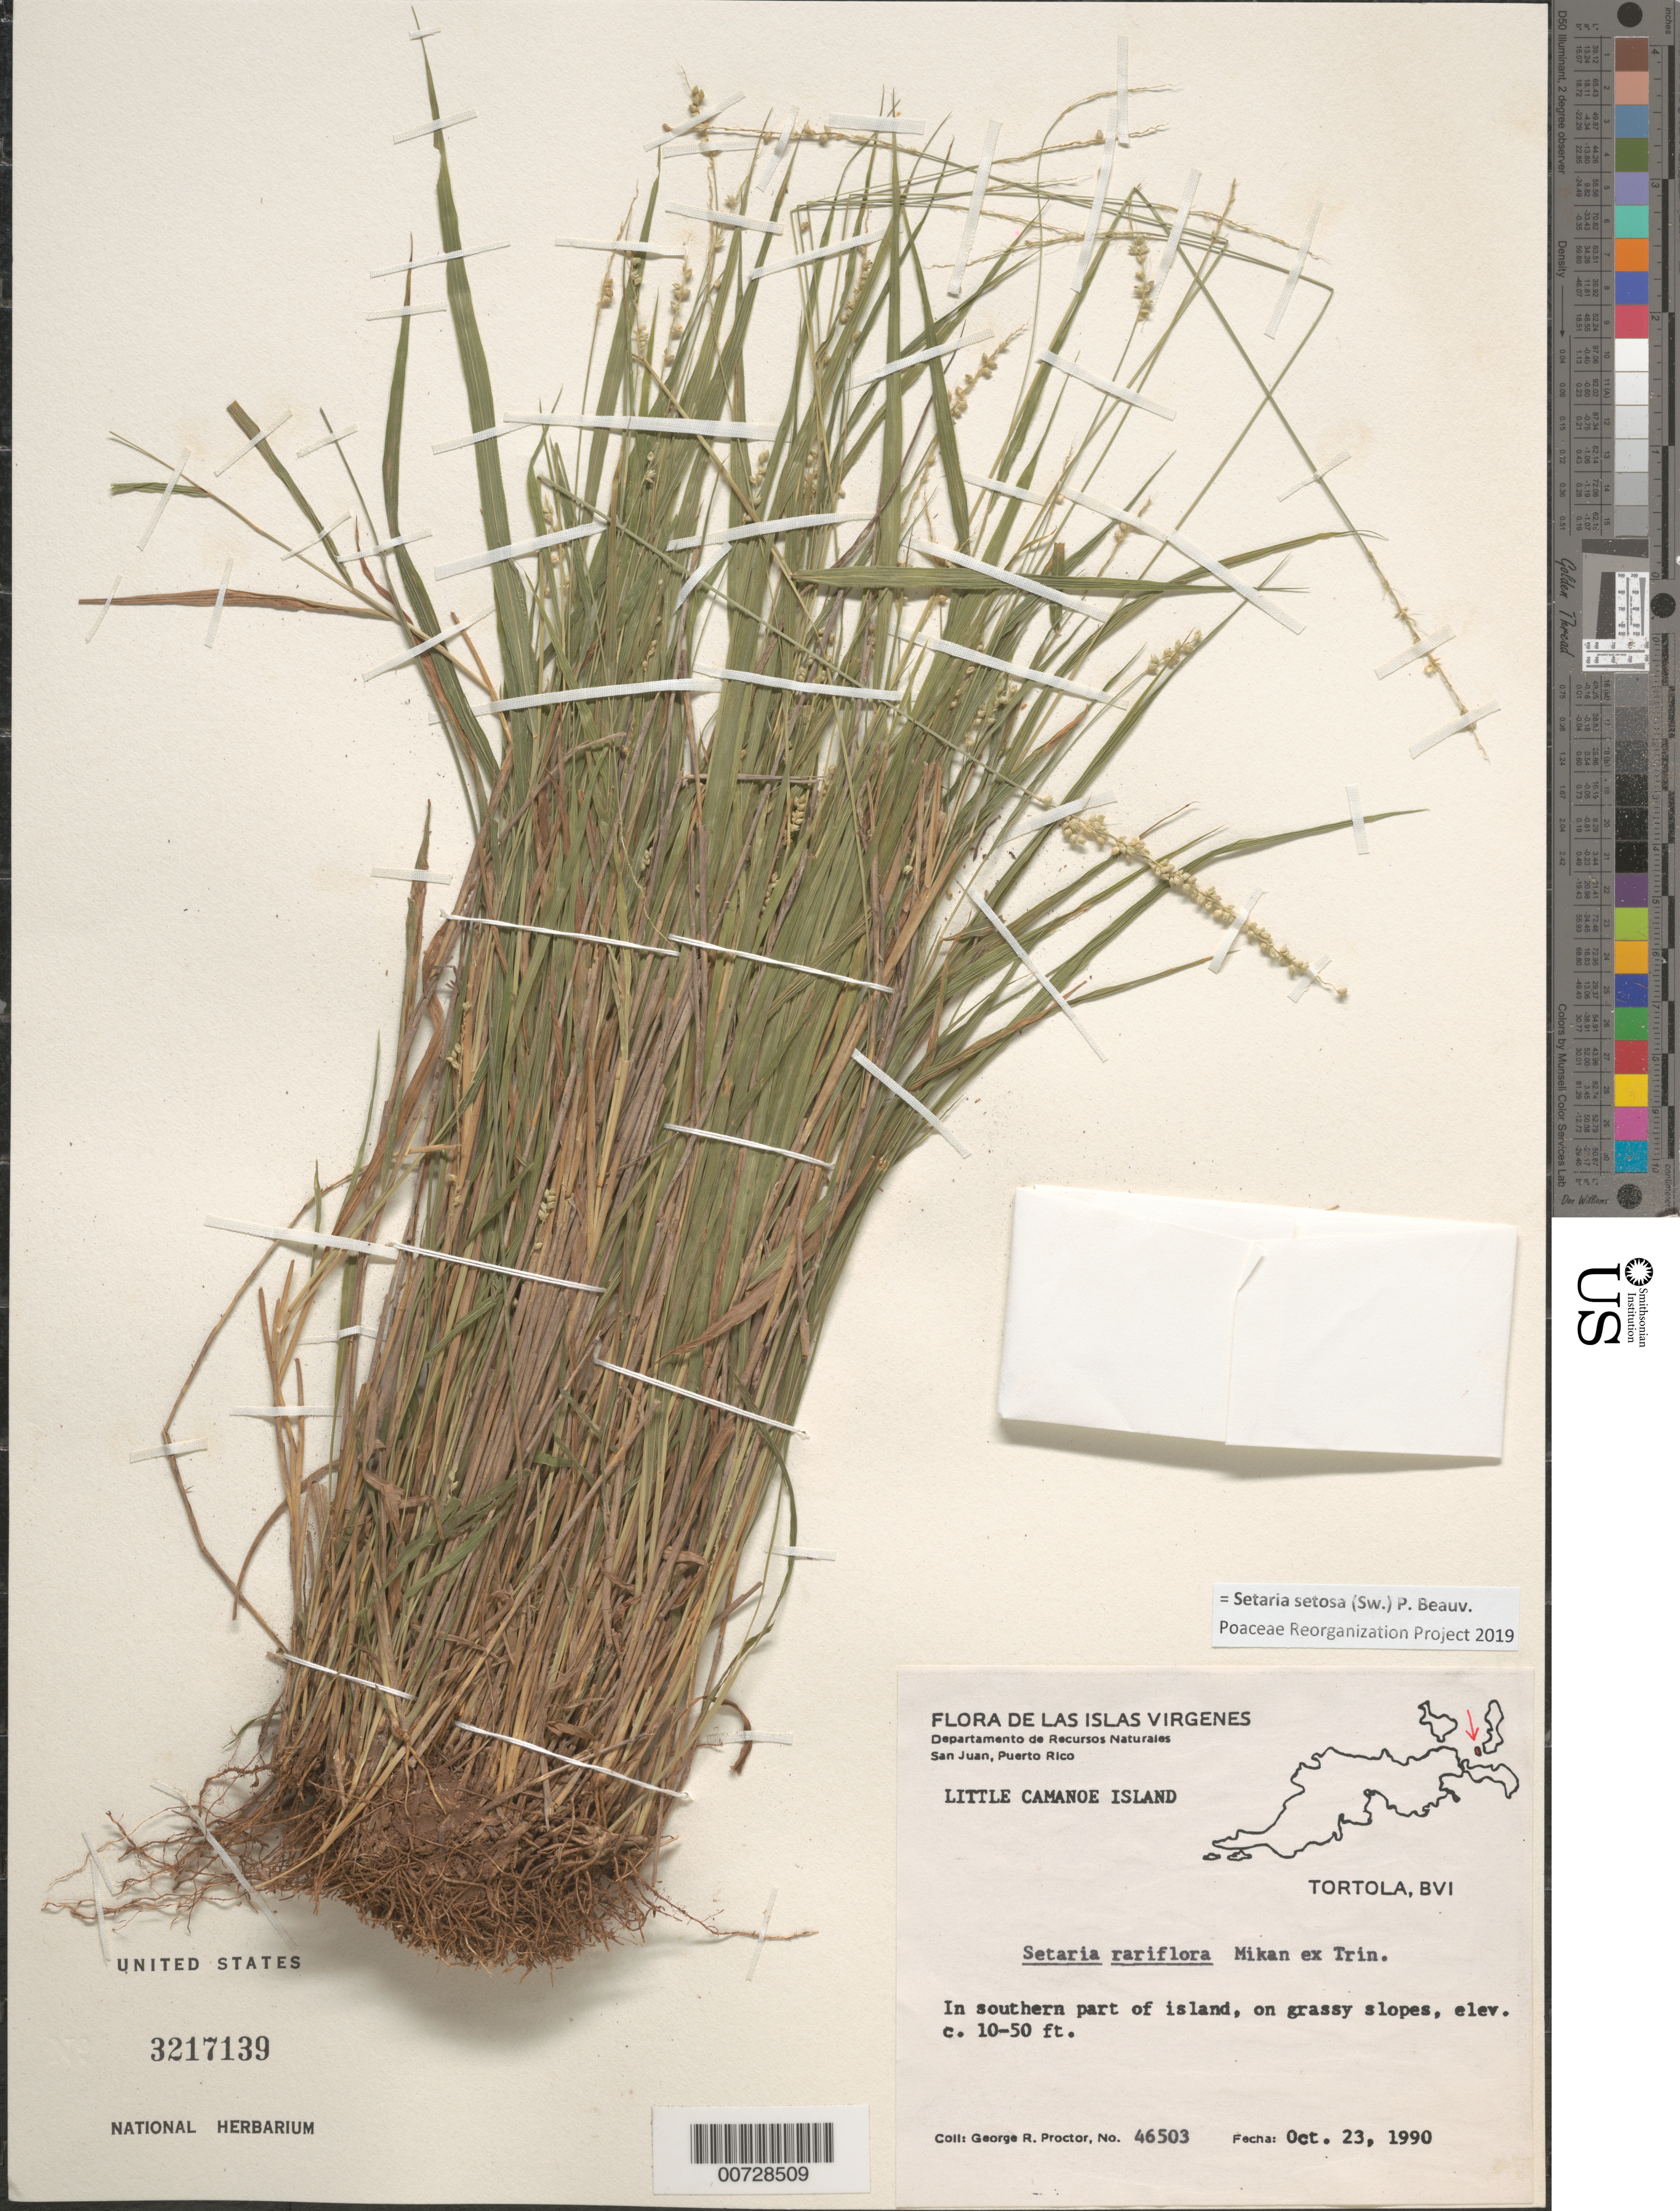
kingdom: Plantae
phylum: Tracheophyta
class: Liliopsida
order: Poales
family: Poaceae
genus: Setaria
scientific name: Setaria setosa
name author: (Sw.) P. Beauv.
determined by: Poaceae Reorganization Project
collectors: G. R. Proctor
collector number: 46503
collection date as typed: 23 Oct 1990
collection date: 1990-10-23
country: British Virgin Islands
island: Little Camanoe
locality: Little Camanoe Is., Southern part of Island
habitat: Grassy slopes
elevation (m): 3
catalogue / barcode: US 3217139